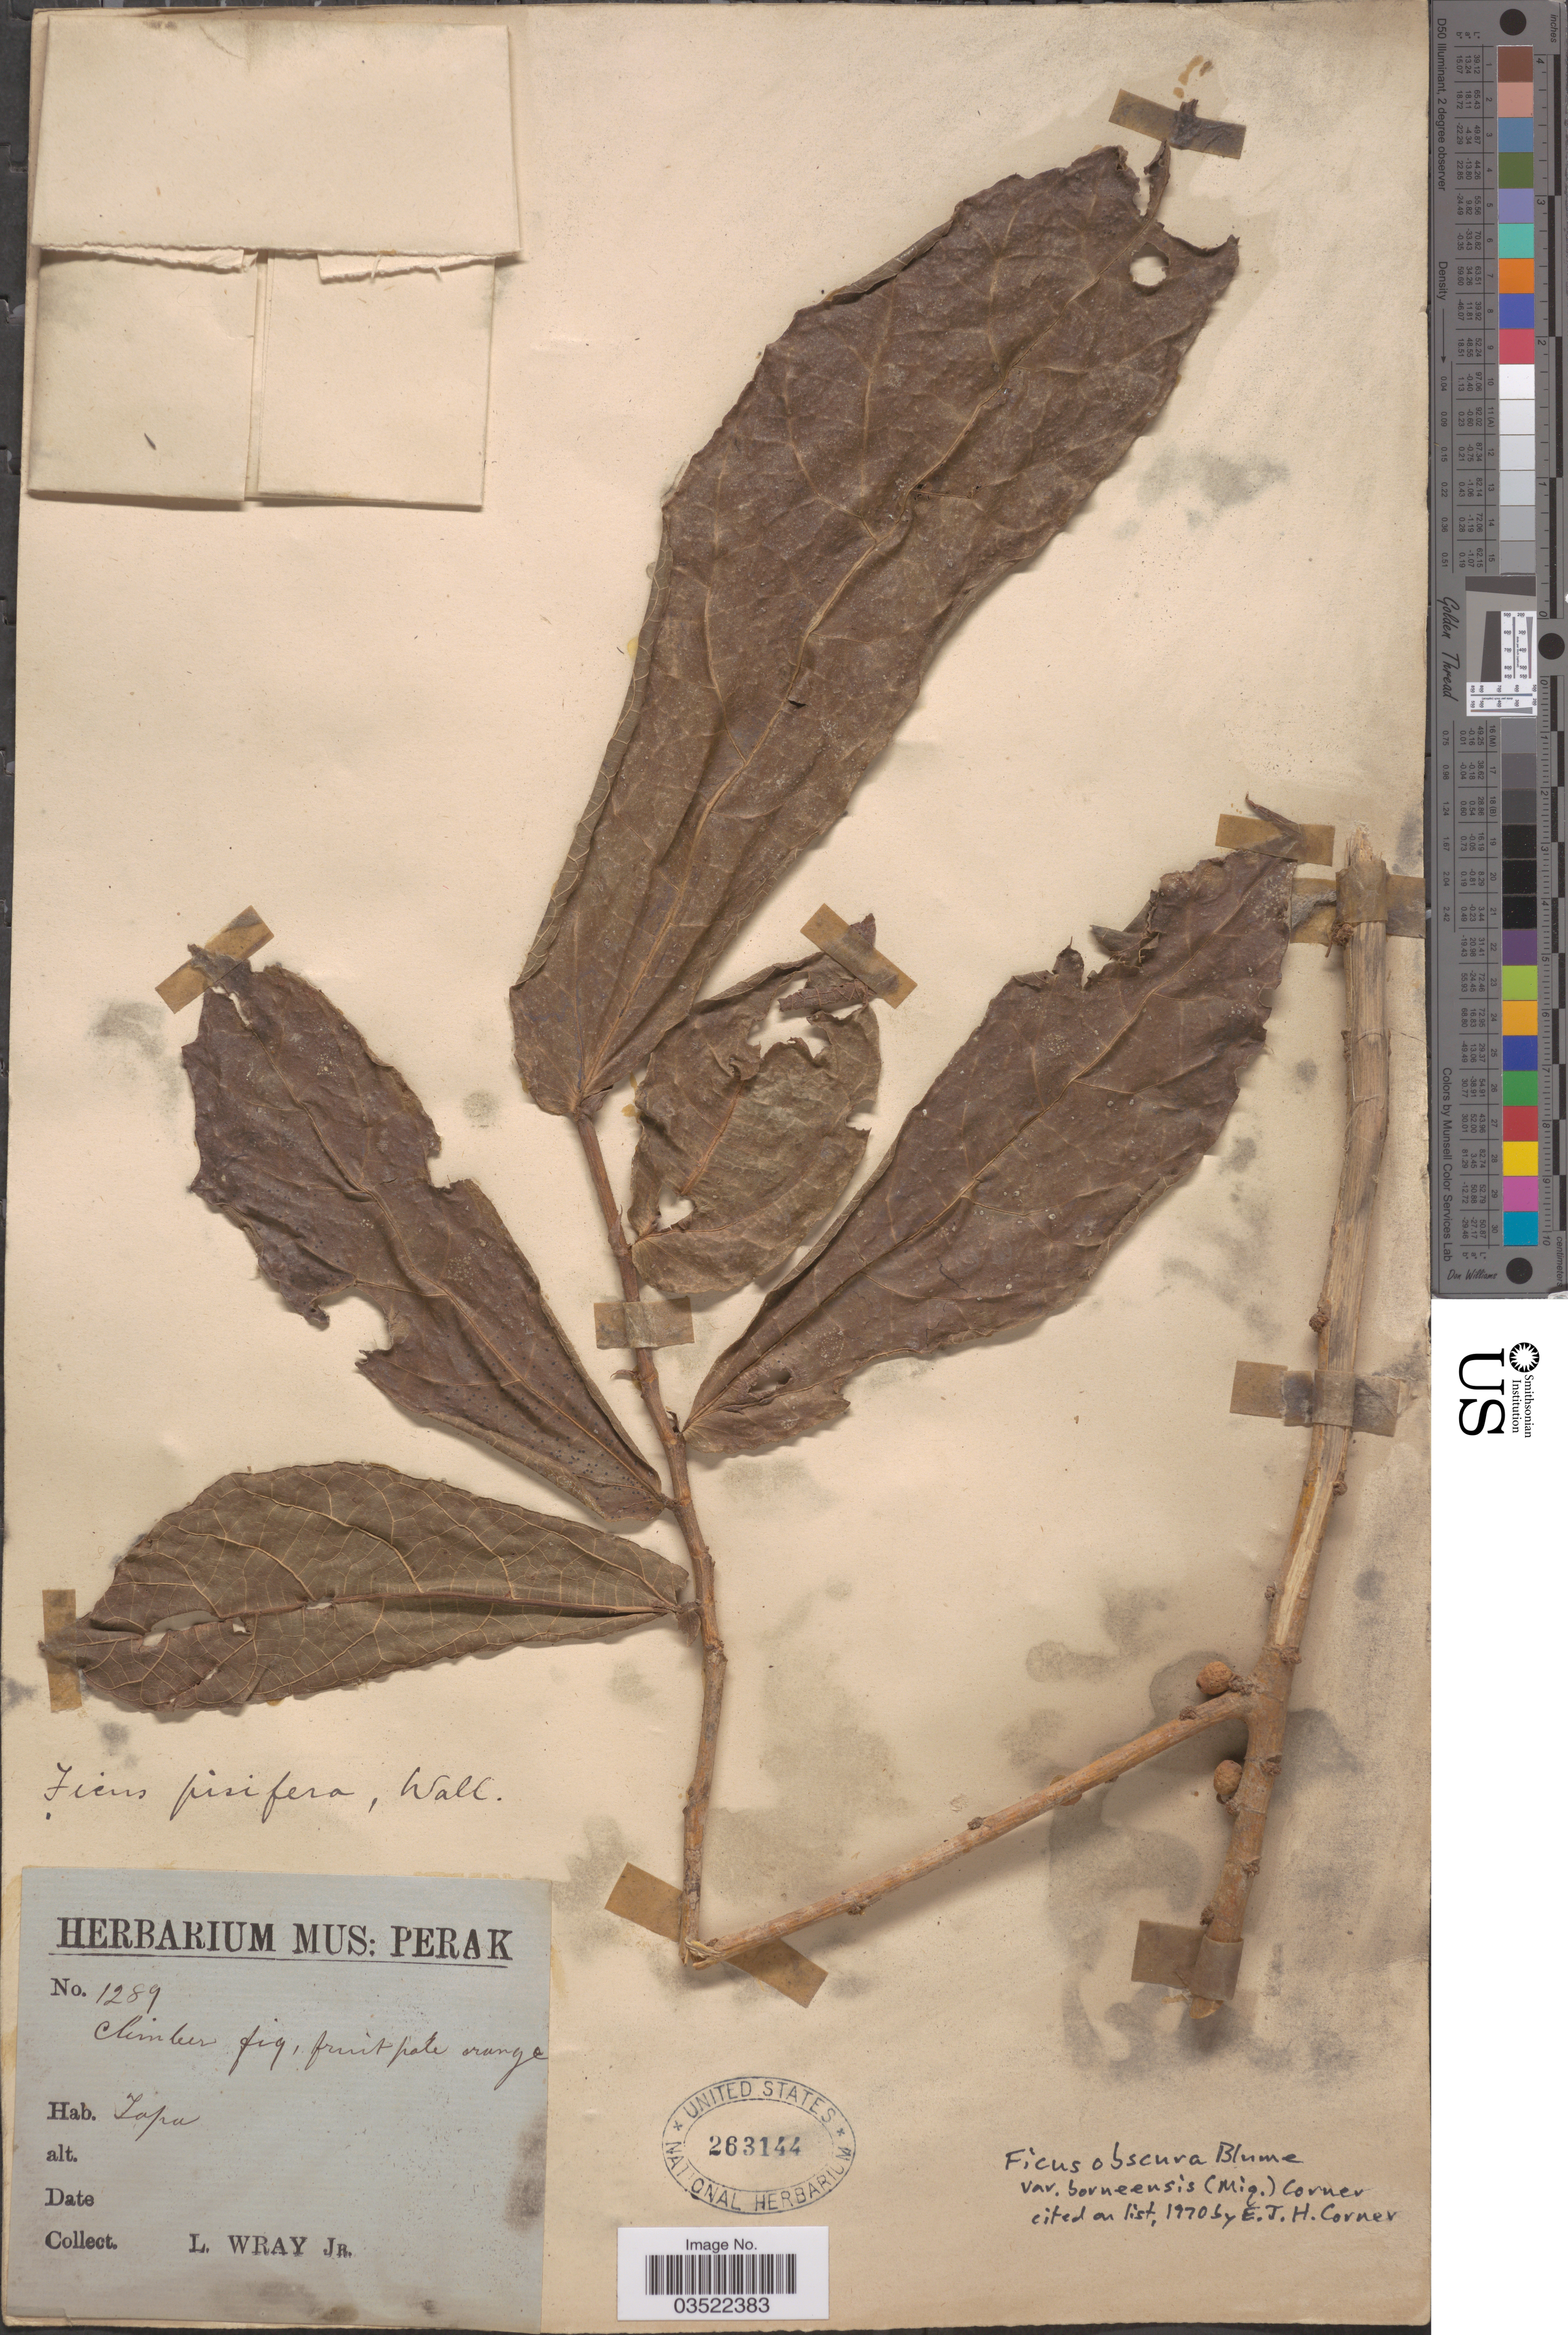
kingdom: Plantae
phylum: Tracheophyta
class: Magnoliopsida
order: Rosales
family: Moraceae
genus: Ficus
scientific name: Ficus obscura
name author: Blume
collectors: L. Wray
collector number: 1289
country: Malaysia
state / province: Perak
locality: Tapa*.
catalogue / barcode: US 263144